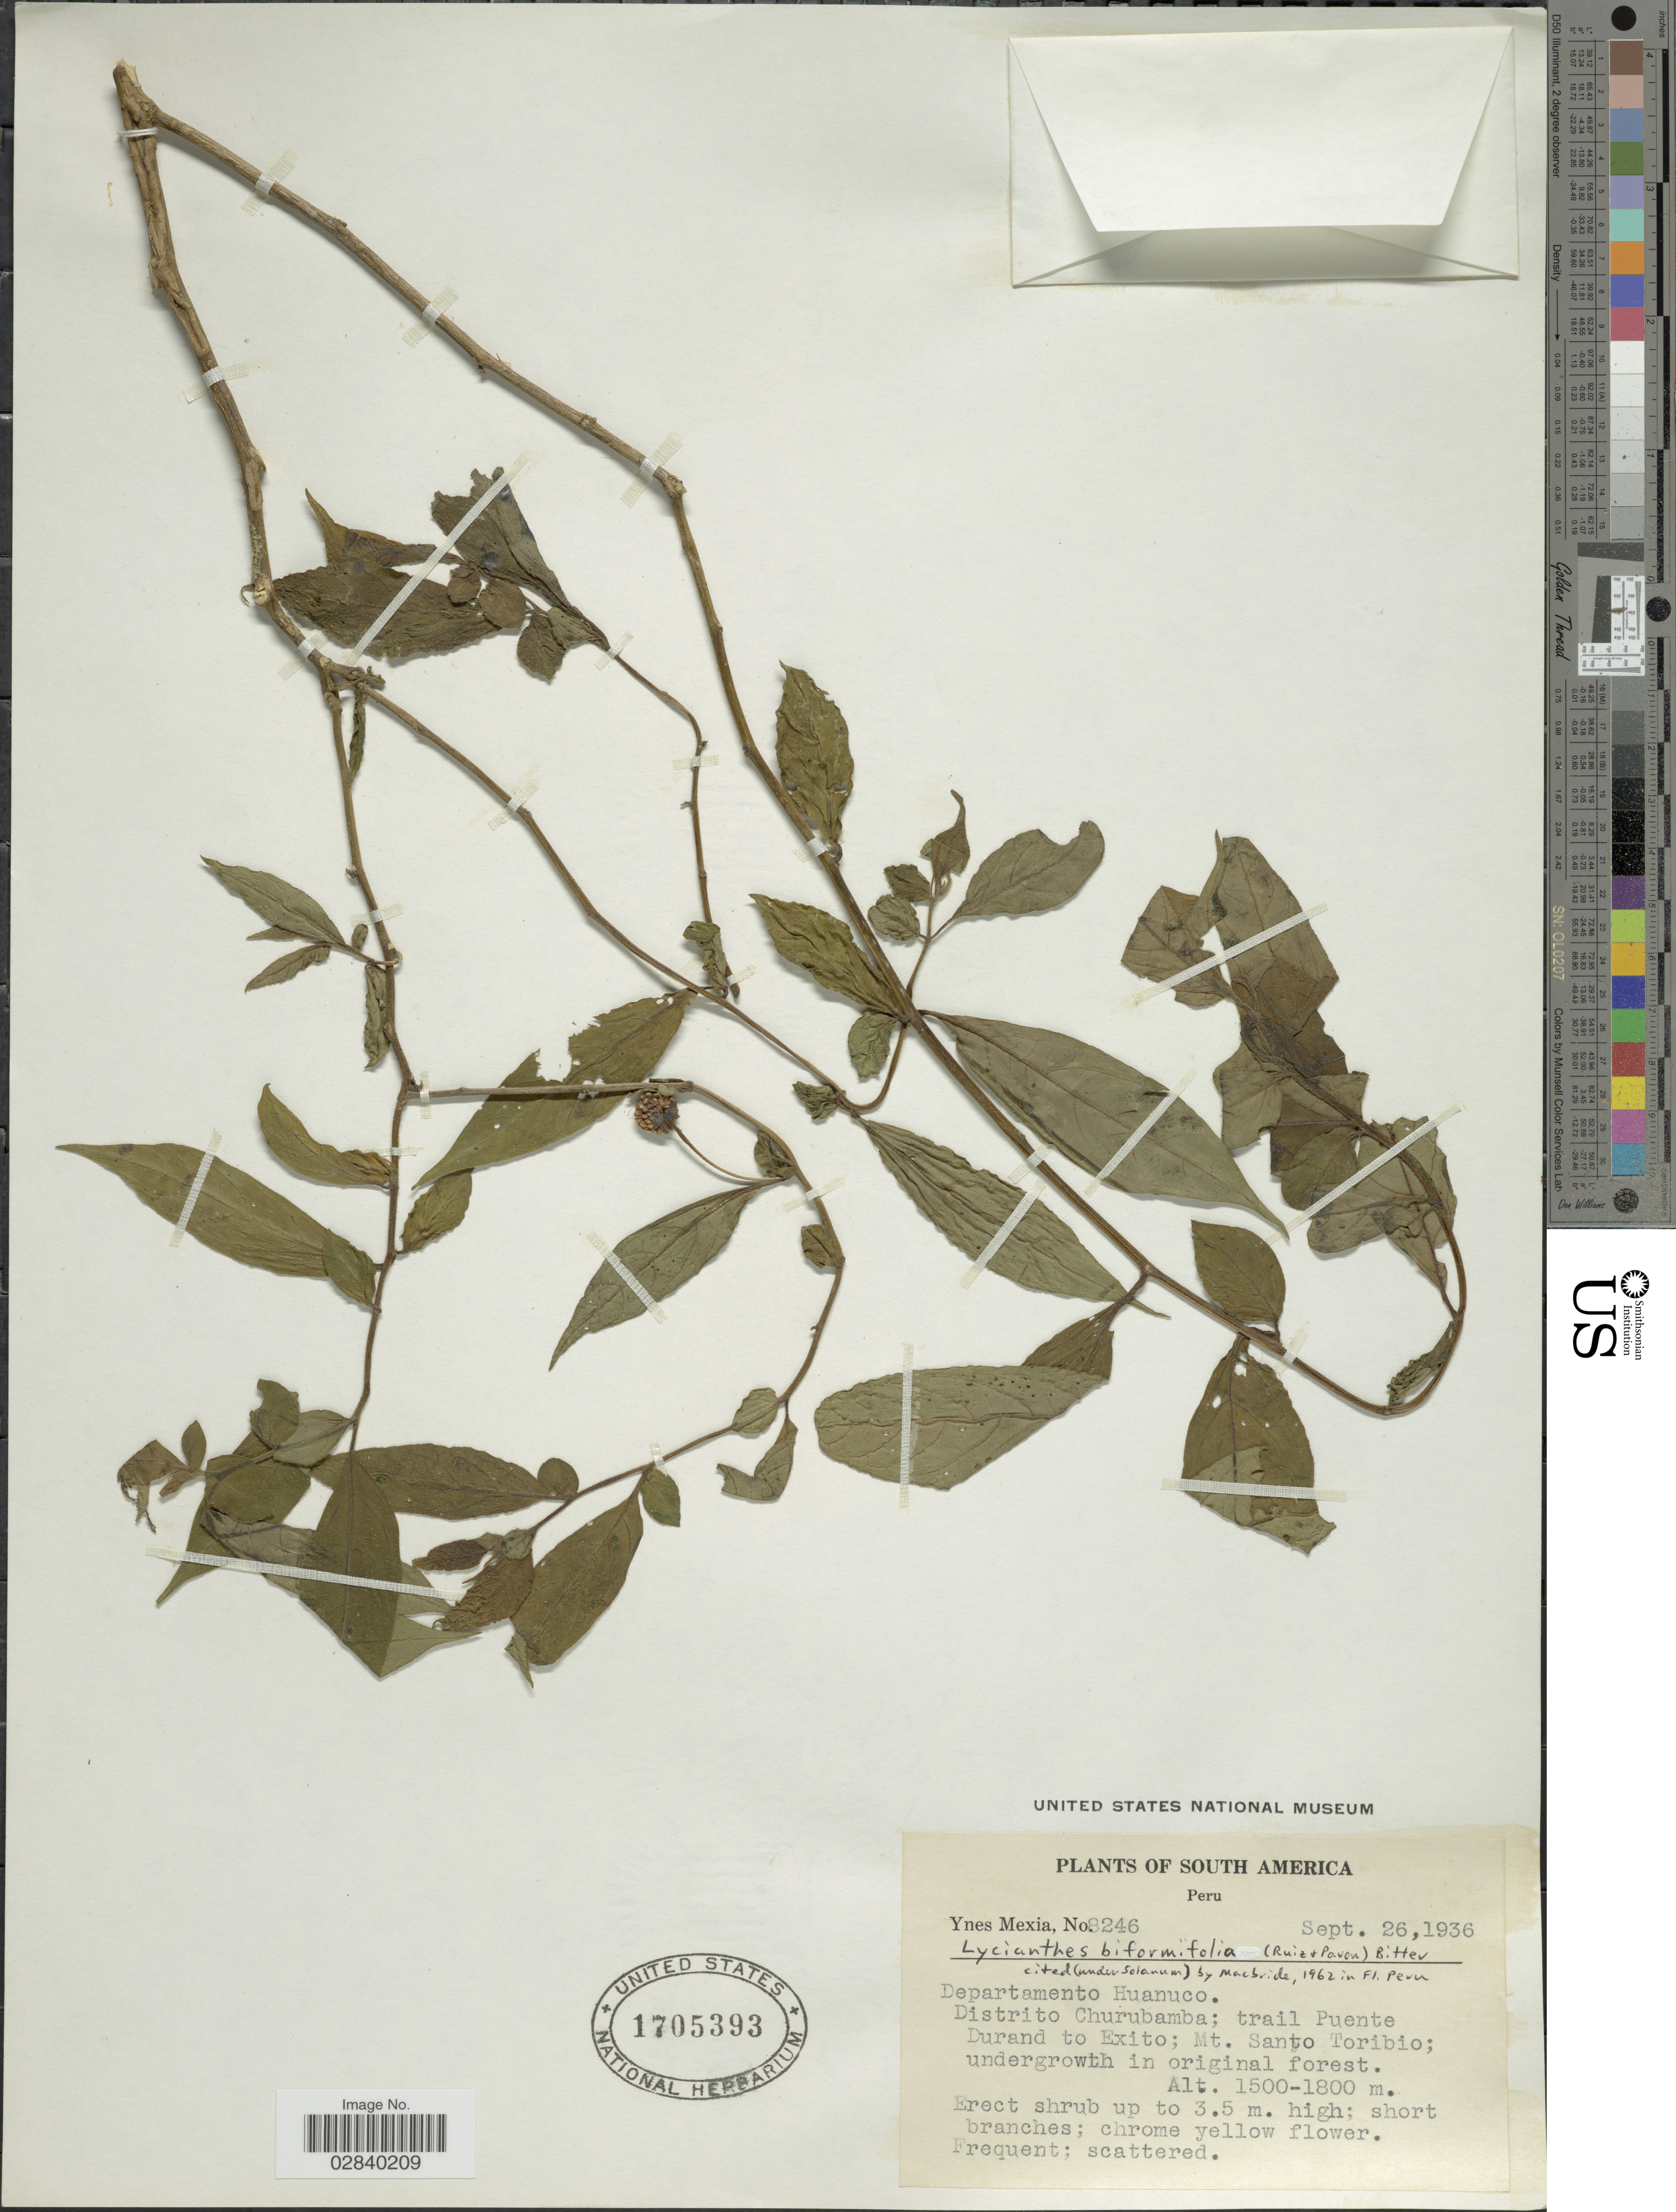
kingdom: Plantae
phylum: Tracheophyta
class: Magnoliopsida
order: Solanales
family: Solanaceae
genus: Lycianthes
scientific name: Lycianthes biformifolia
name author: (Ruiz & Pav.) Bitter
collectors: Y. Mexia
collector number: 8246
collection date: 1936-09-26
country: Peru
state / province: Huánuco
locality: Departamento Huanuco. Distrito Churubamba; trail Puente Durand to Exito; Mt. Santo Toribio.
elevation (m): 1500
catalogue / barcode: US 1705393